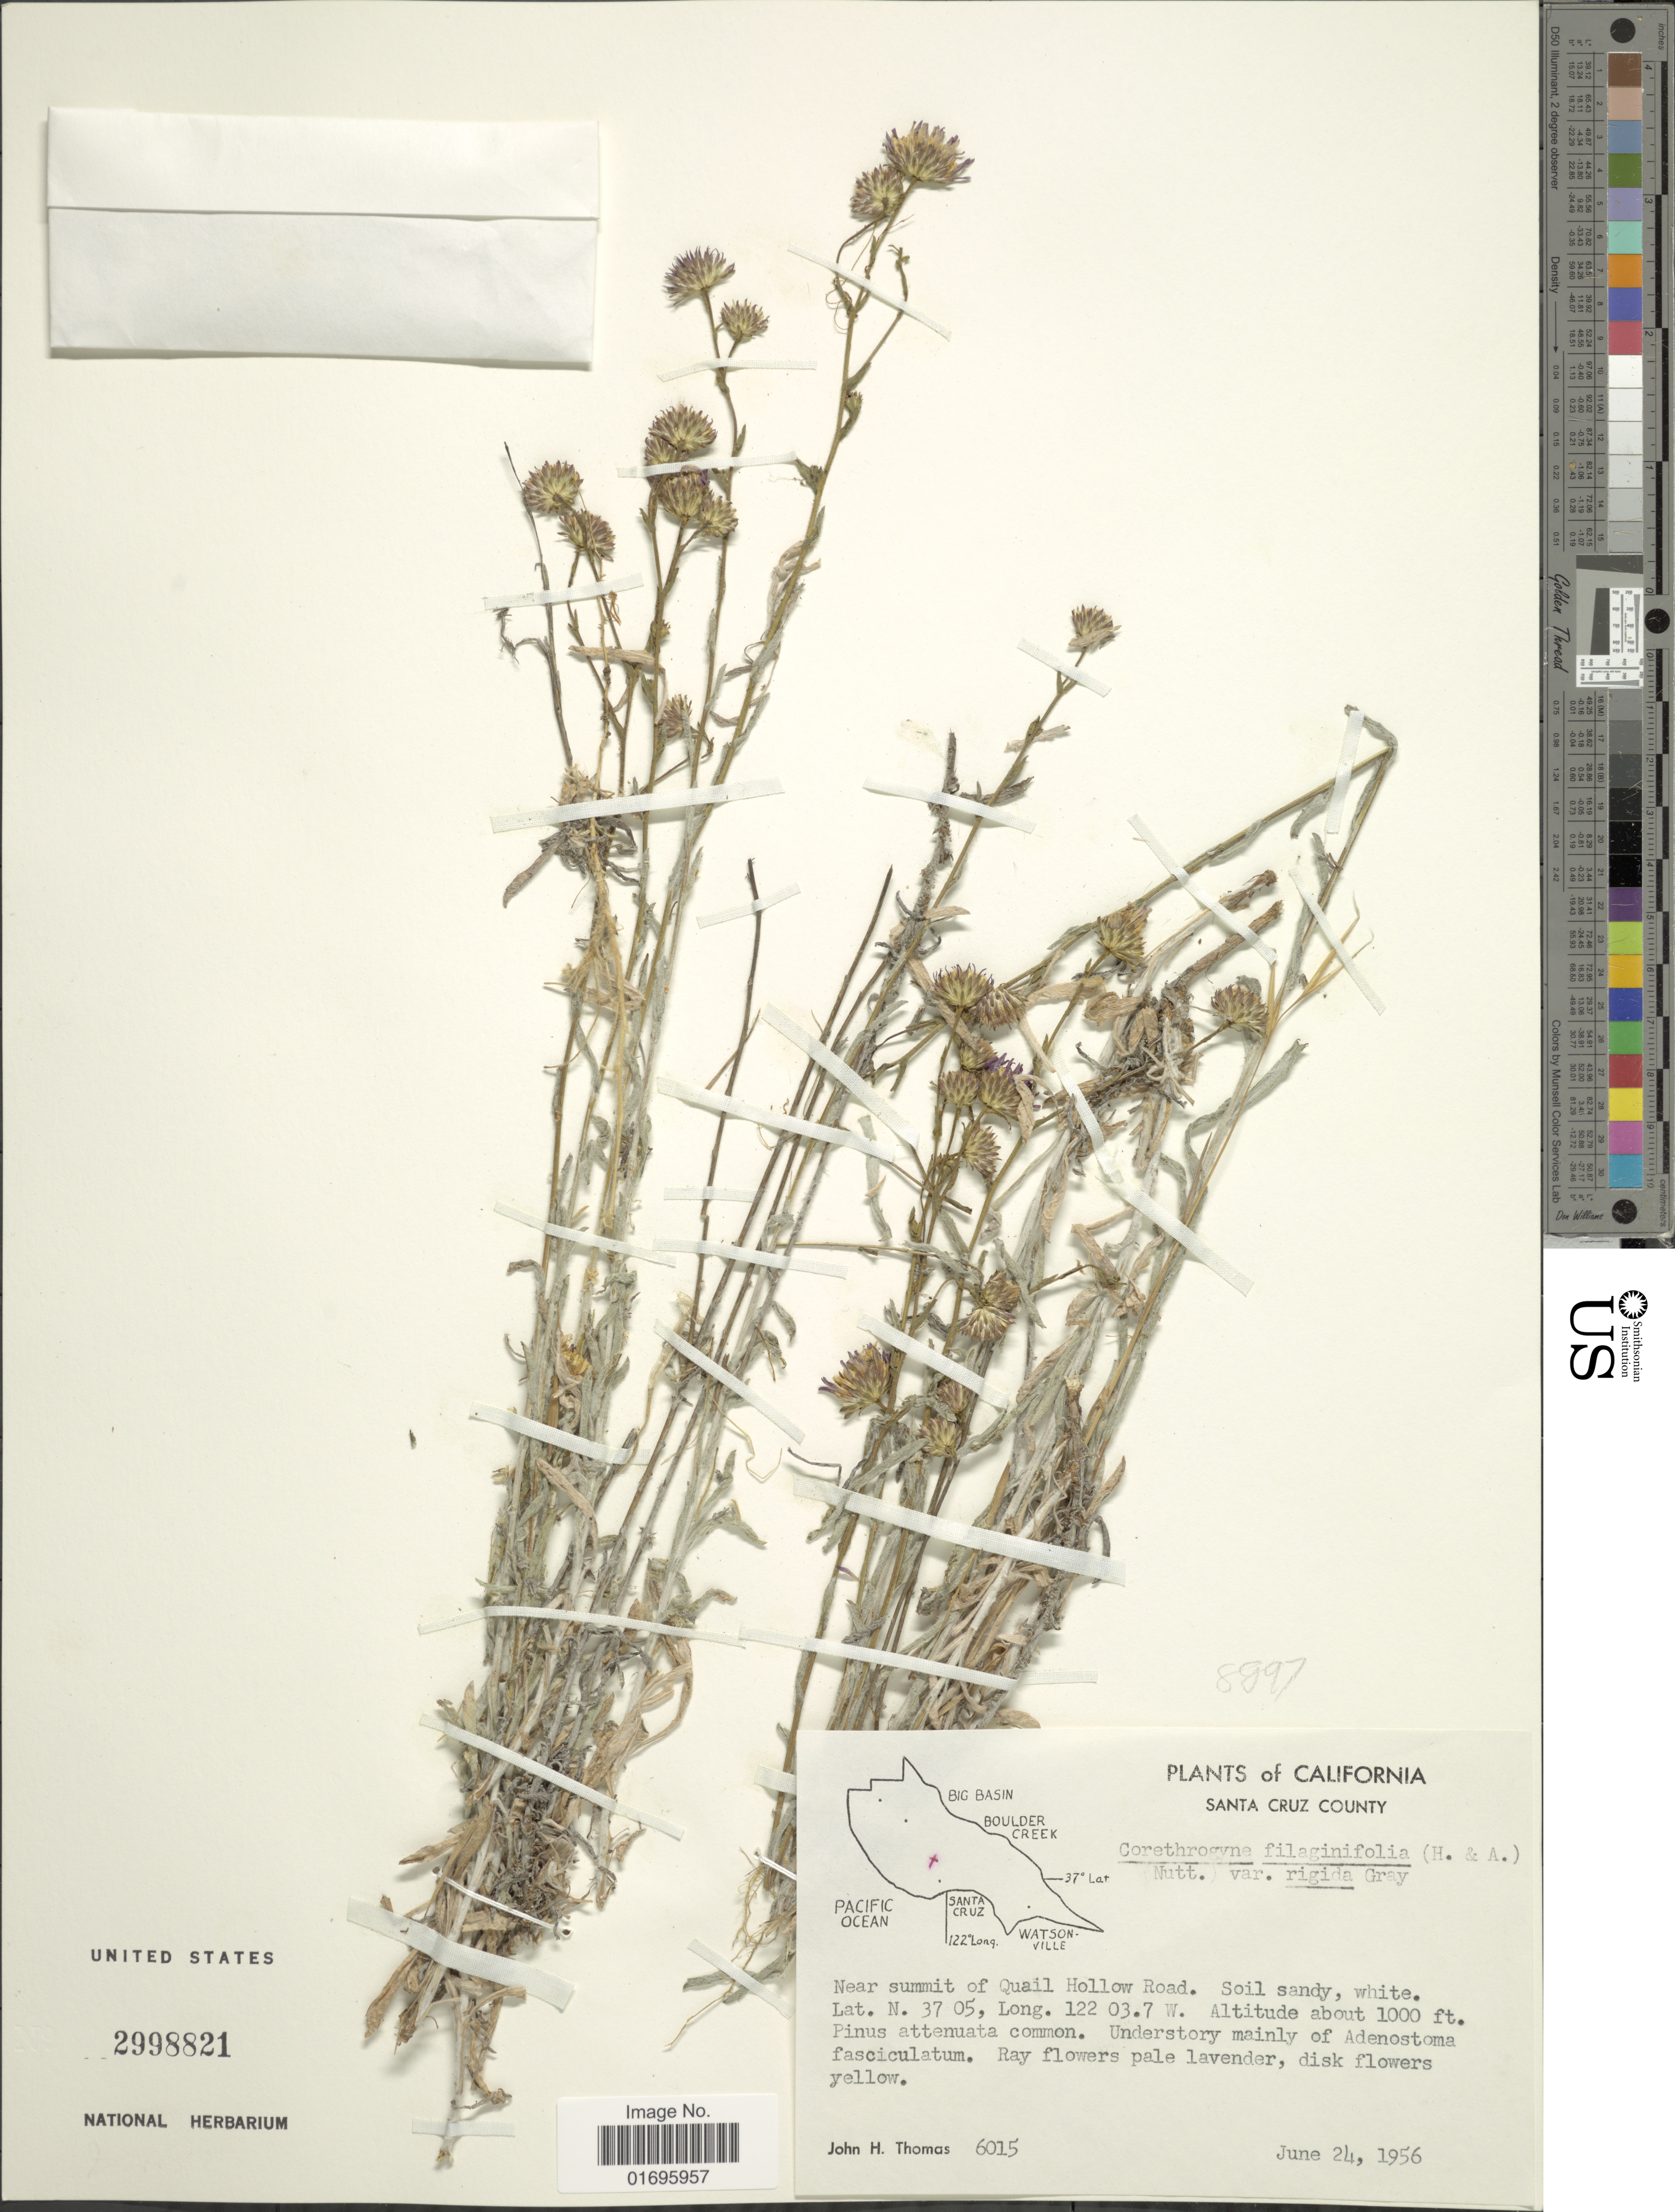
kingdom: Plantae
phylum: Tracheophyta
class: Magnoliopsida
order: Asterales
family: Asteraceae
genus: Corethrogyne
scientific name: Corethrogyne filaginifolia var. californica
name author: (DC.) Saroyan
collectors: J. H. Thomas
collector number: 6015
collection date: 1956-06-24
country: United States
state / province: California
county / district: Santa Cruz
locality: Santa Cruz County. Near summit of Quail Hollow Road.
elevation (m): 305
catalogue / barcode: US 2998821